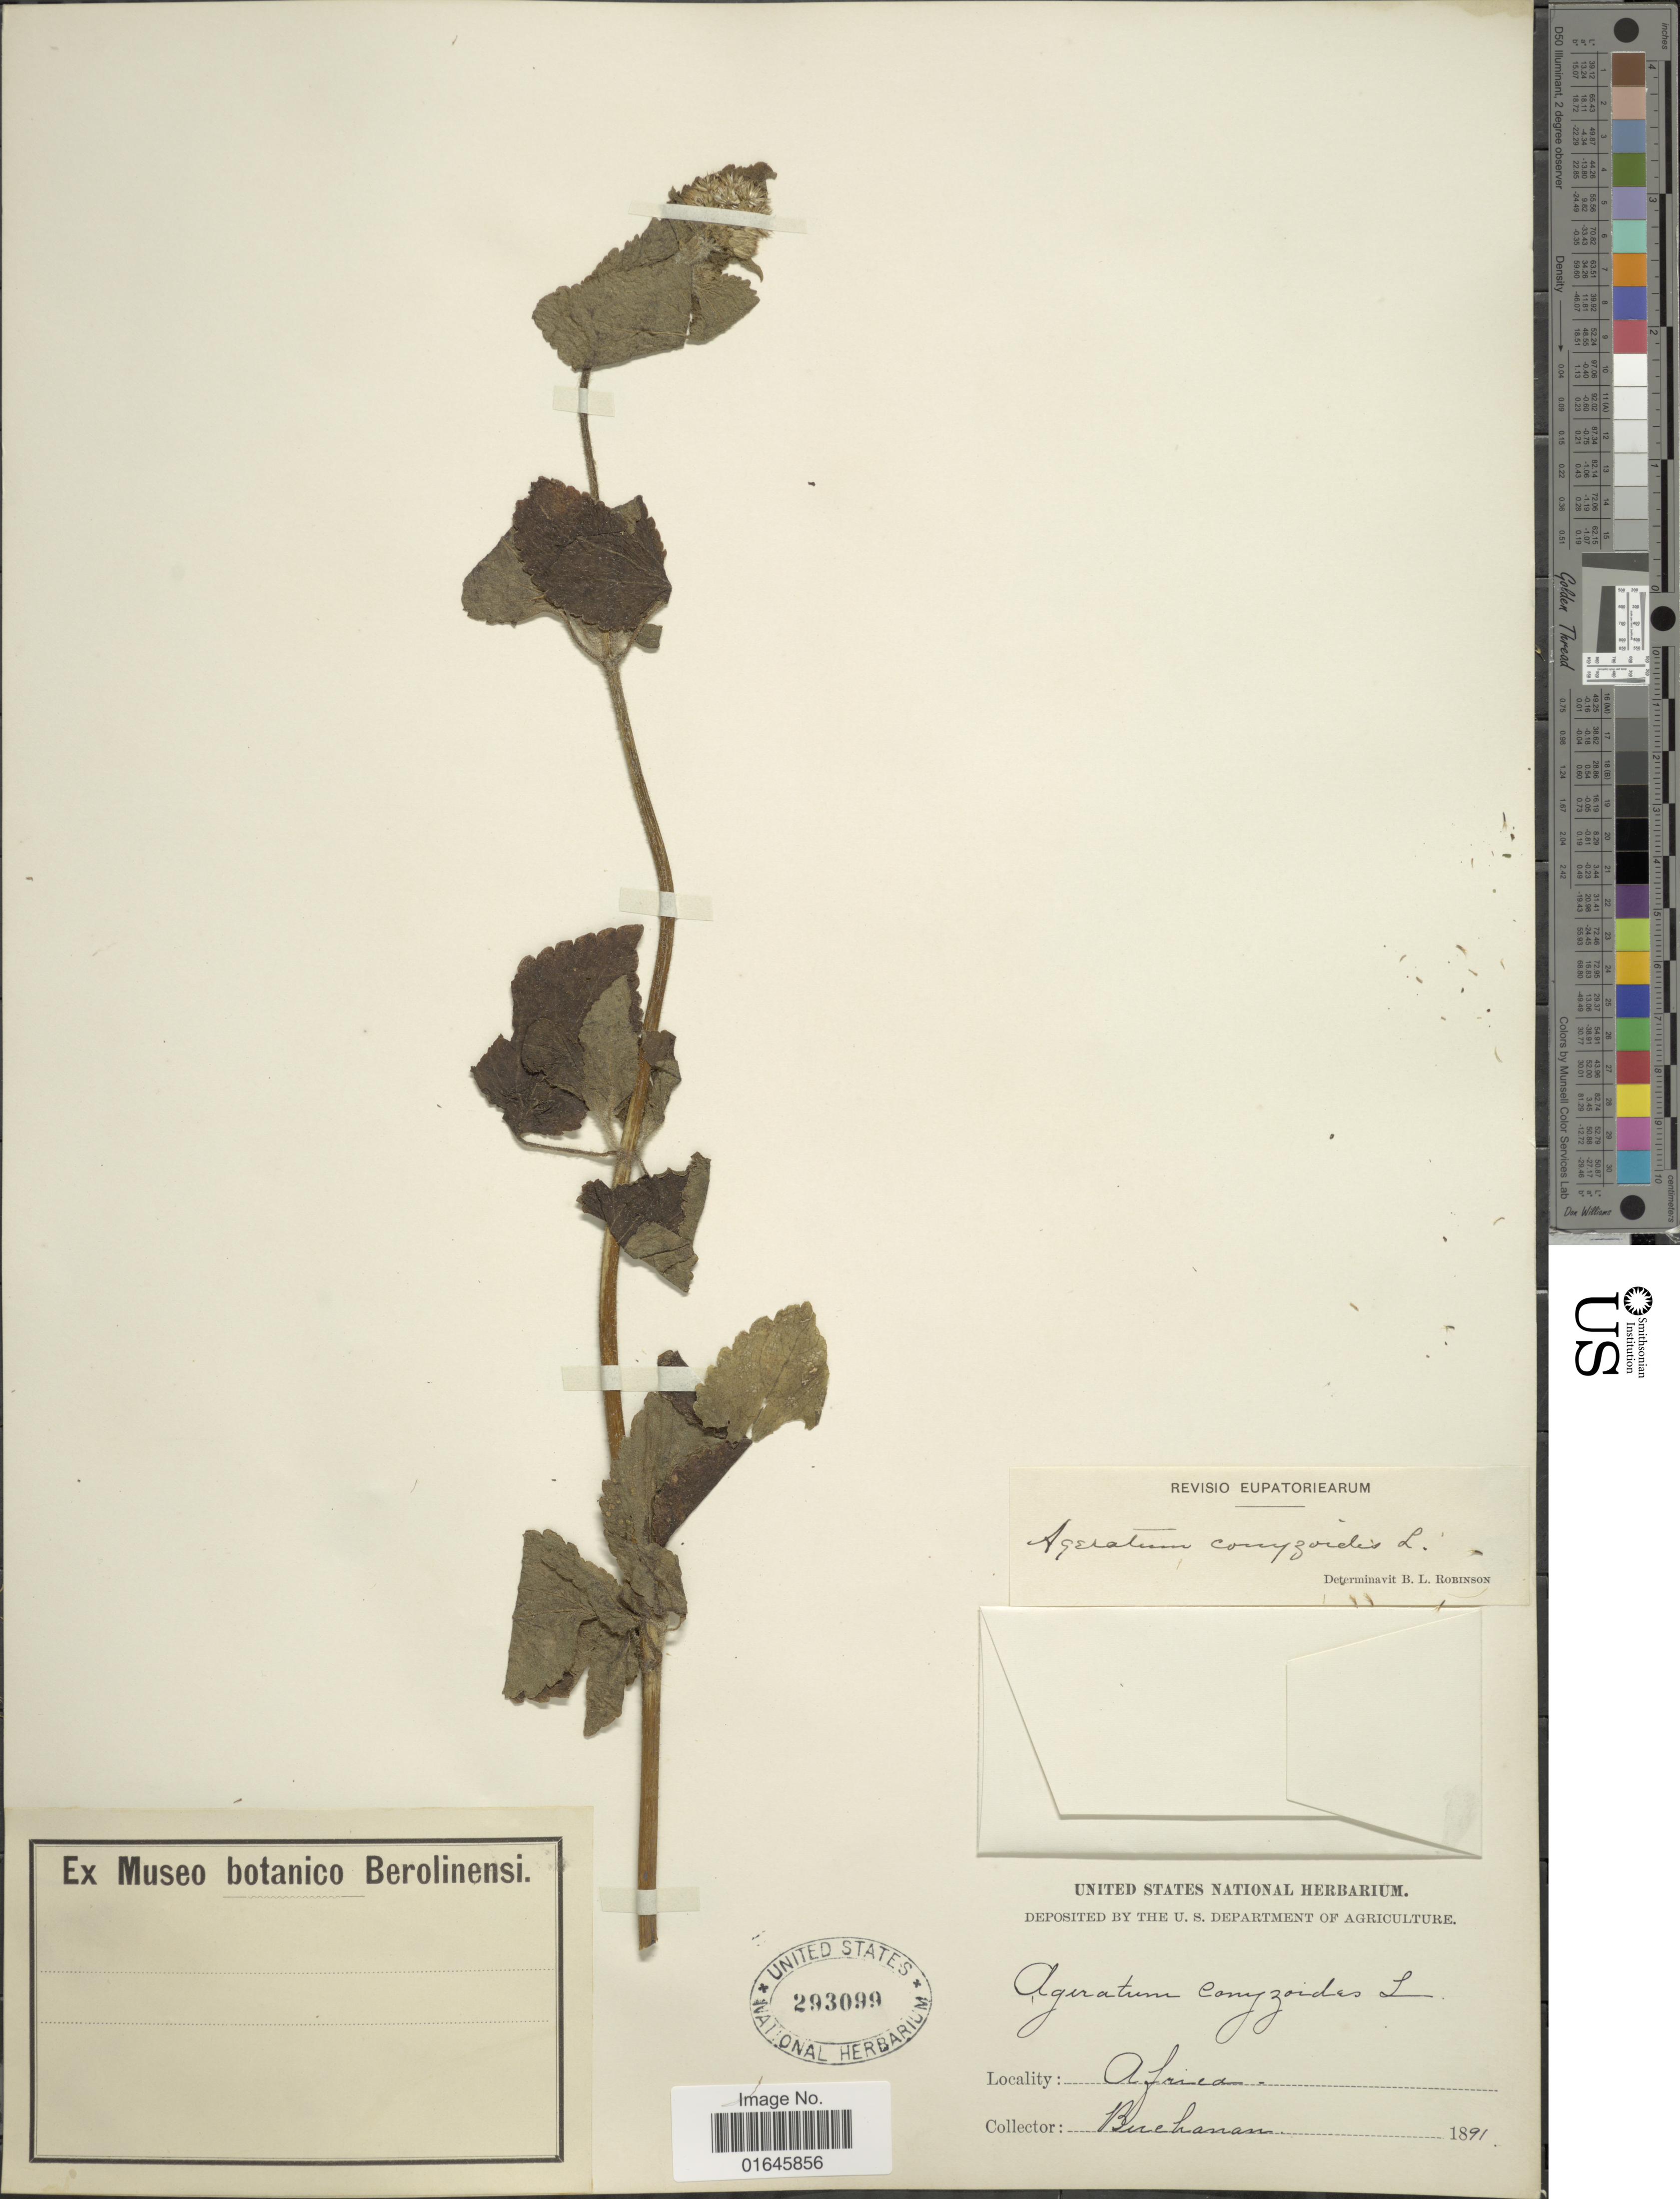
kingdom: Plantae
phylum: Tracheophyta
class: Magnoliopsida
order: Asterales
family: Asteraceae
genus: Ageratum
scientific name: Ageratum conyzoides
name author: L.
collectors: -. Buchanan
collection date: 1891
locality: Africa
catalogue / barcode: US 293099